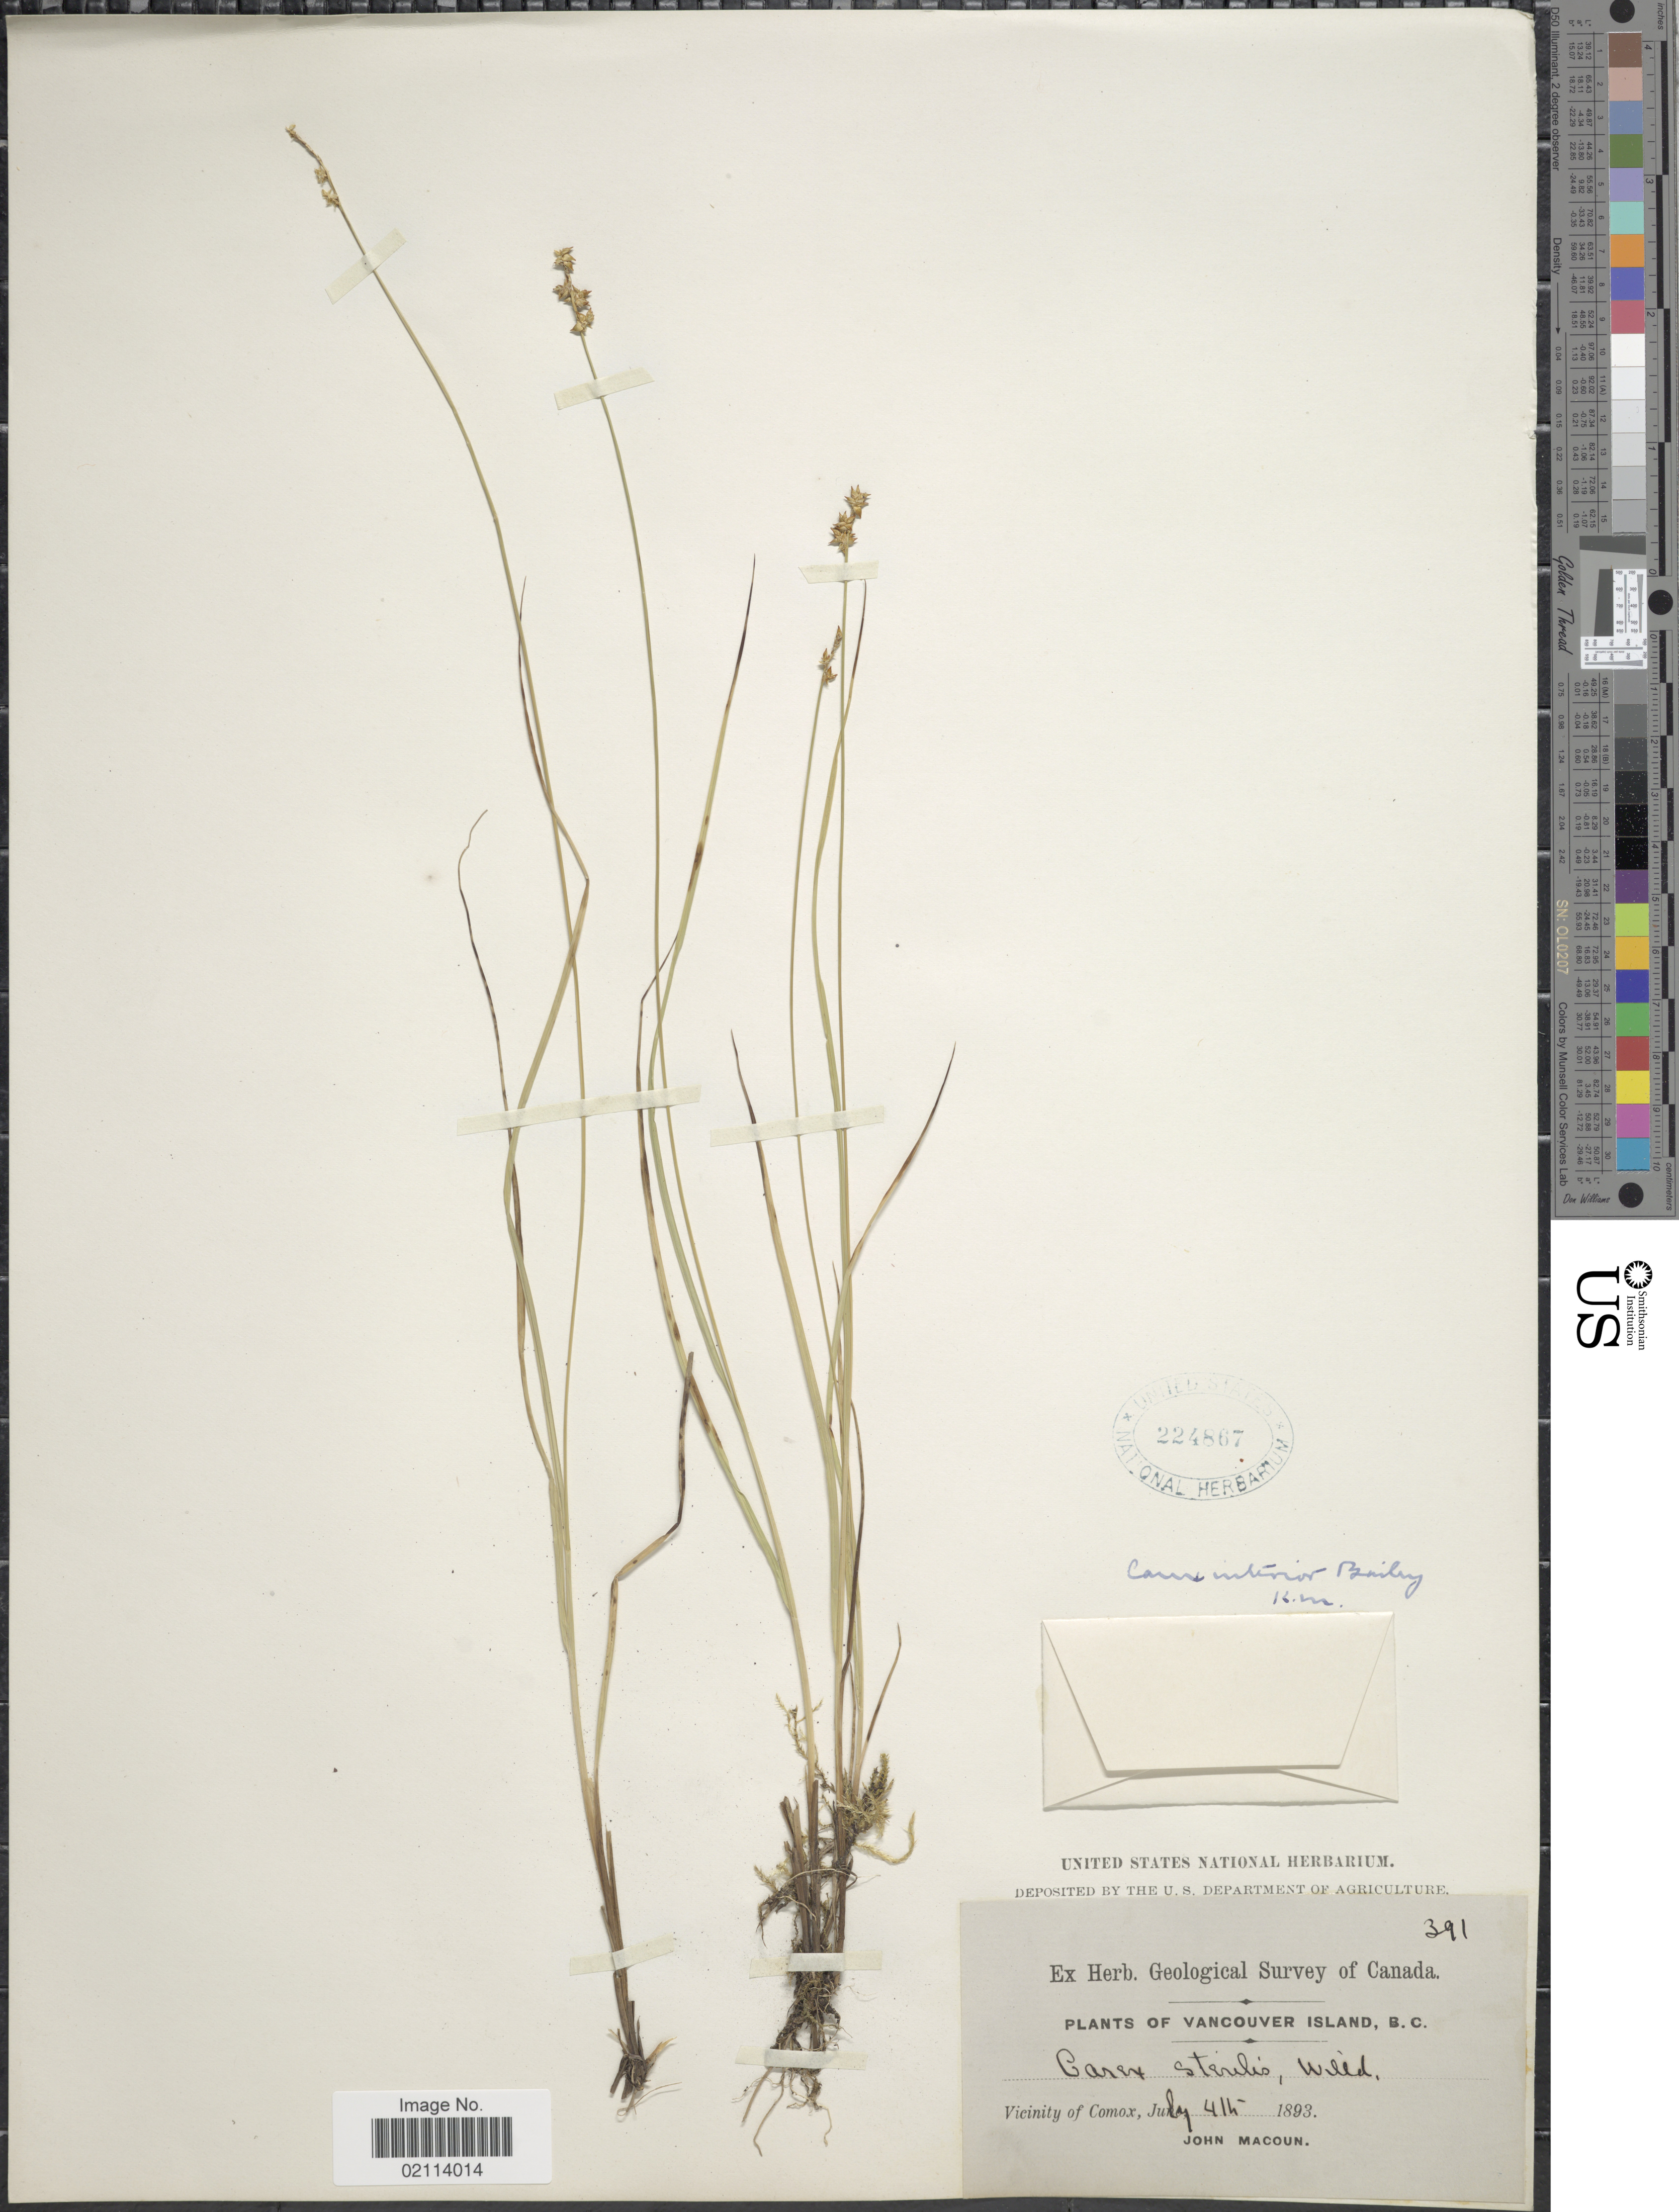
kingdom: Plantae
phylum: Tracheophyta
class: Liliopsida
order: Poales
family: Cyperaceae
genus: Carex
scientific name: Carex interior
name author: L.H. Bailey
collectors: J. Macoun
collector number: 391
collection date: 1893-07-04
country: Canada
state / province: British Columbia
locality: Vancouver Island, Vicinity of Comox.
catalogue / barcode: US 224867